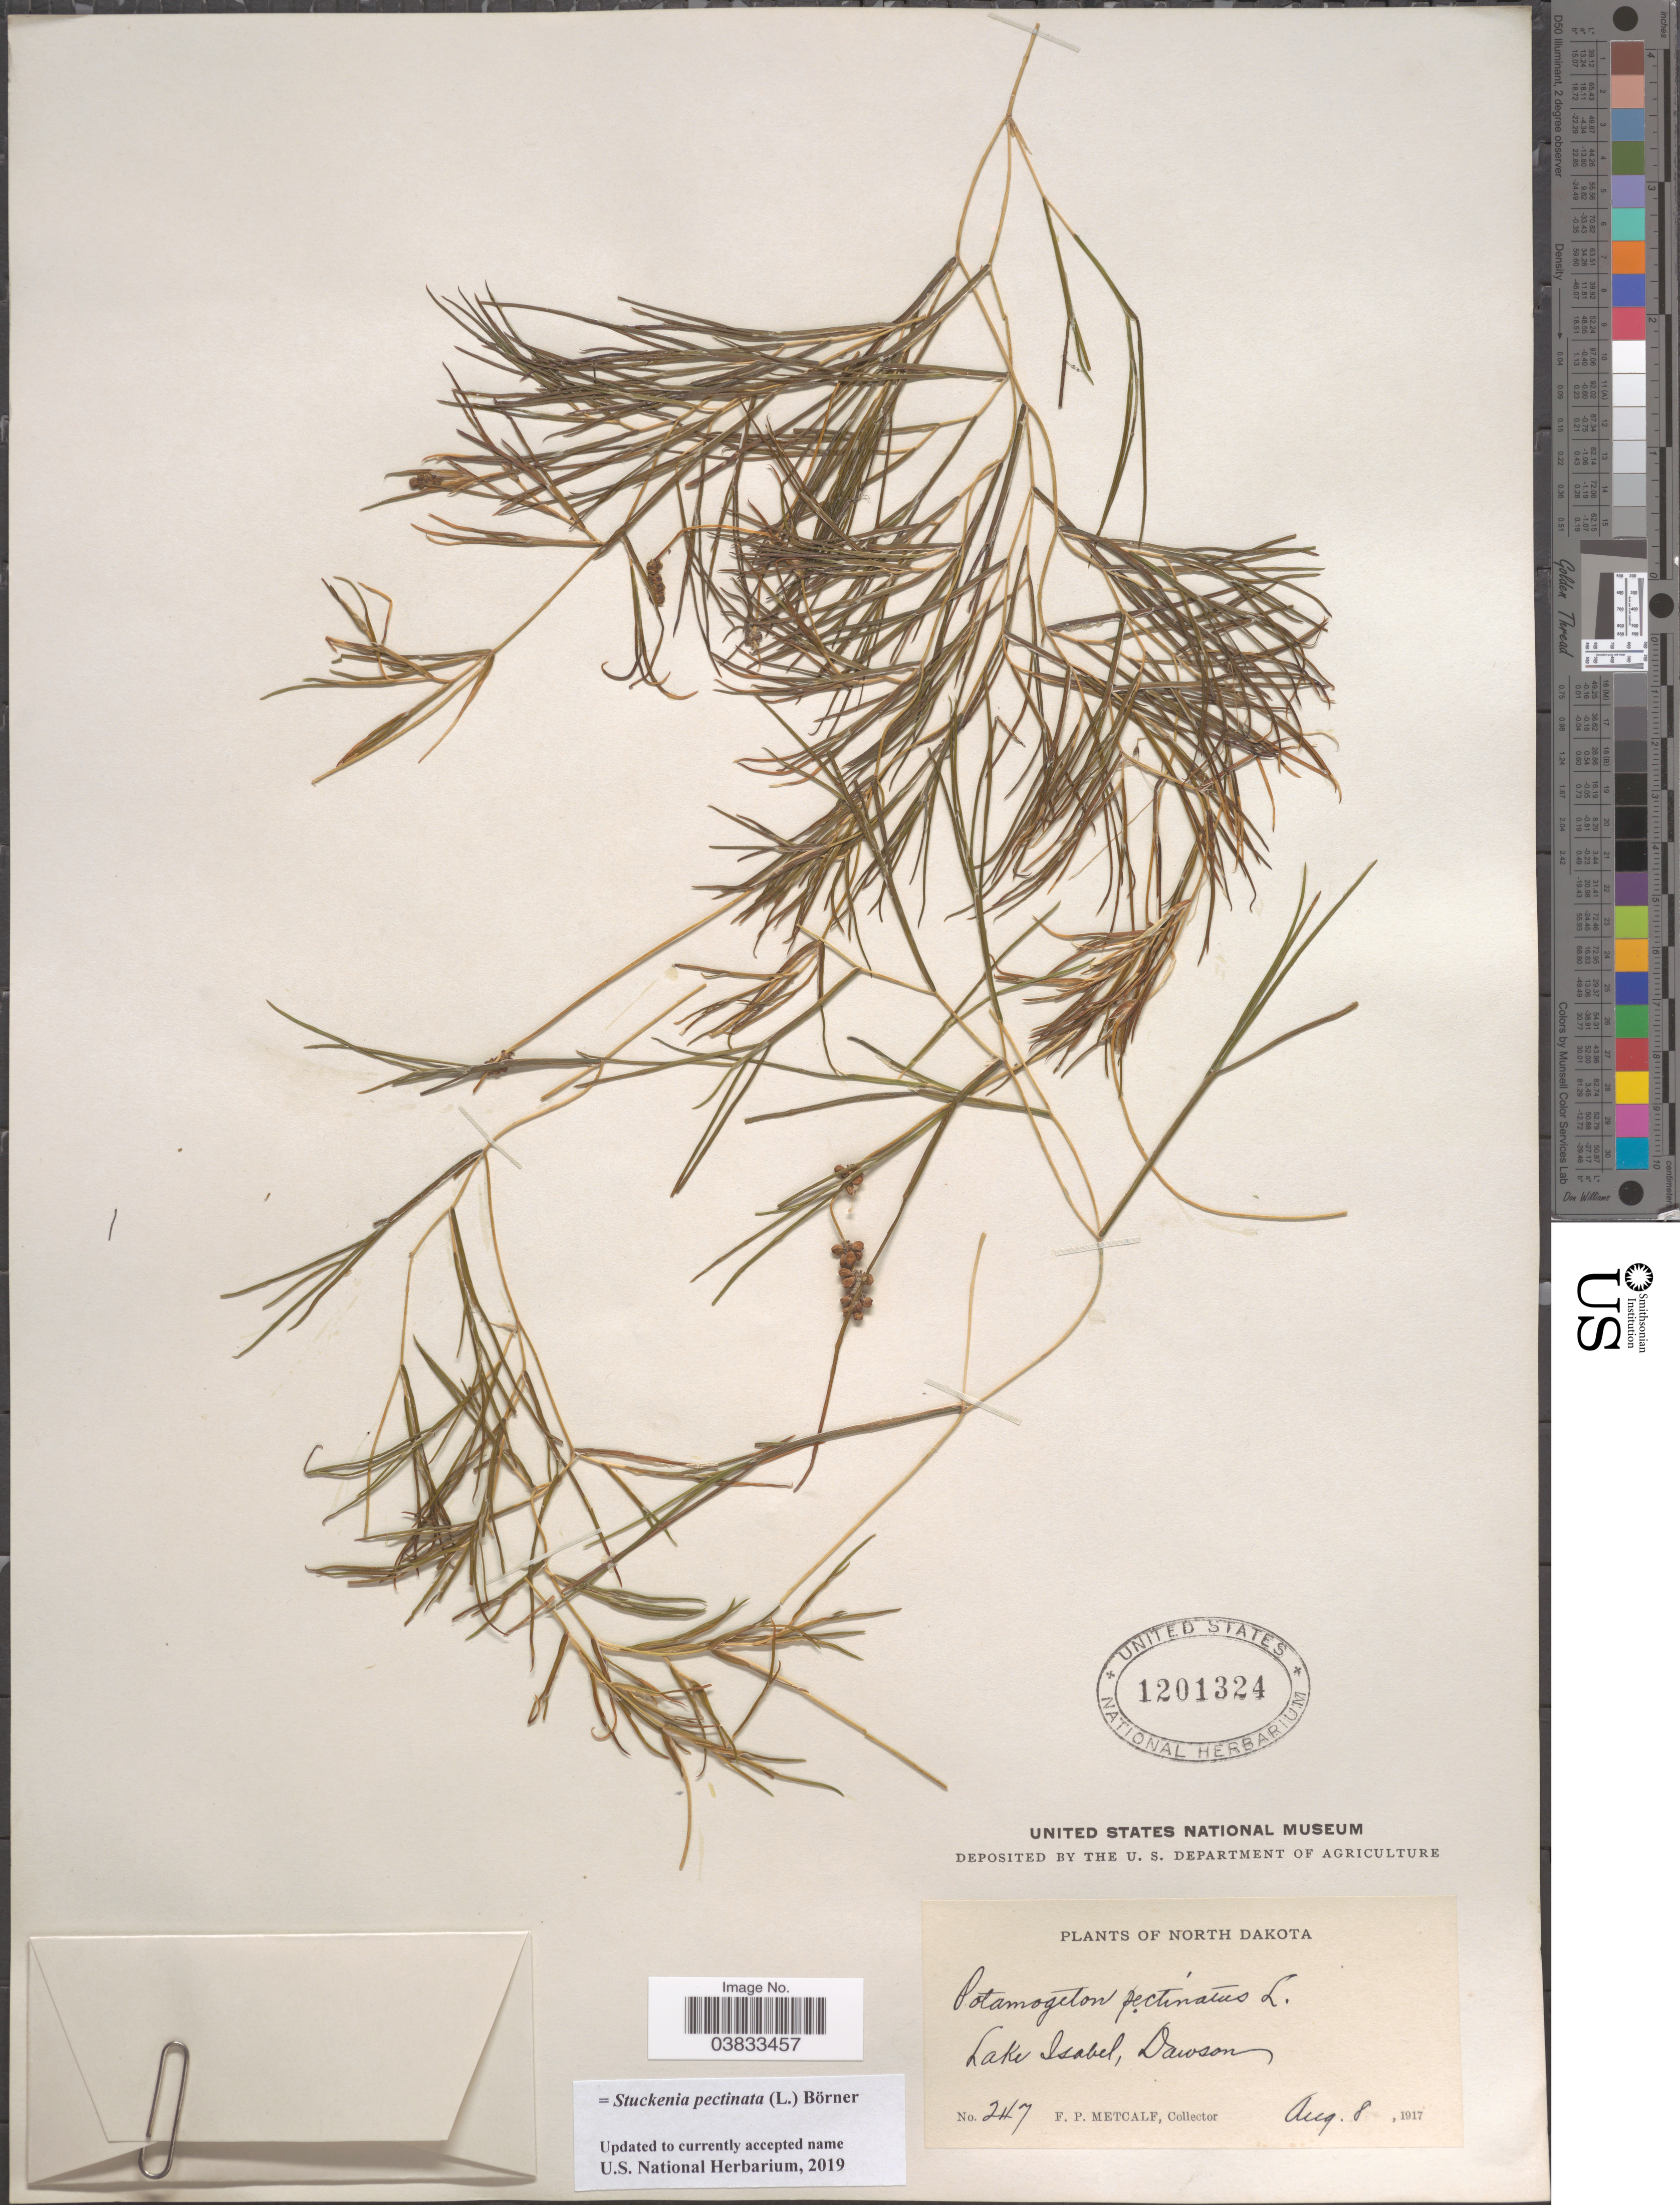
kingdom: Plantae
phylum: Tracheophyta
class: Liliopsida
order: Alismatales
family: Potamogetonaceae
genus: Stuckenia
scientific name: Stuckenia pectinata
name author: (L.) Börner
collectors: F. Metcalf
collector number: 247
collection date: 1917-08-08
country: United States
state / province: North Dakota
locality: Lake Isabel, Dawson.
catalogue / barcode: US 1201324